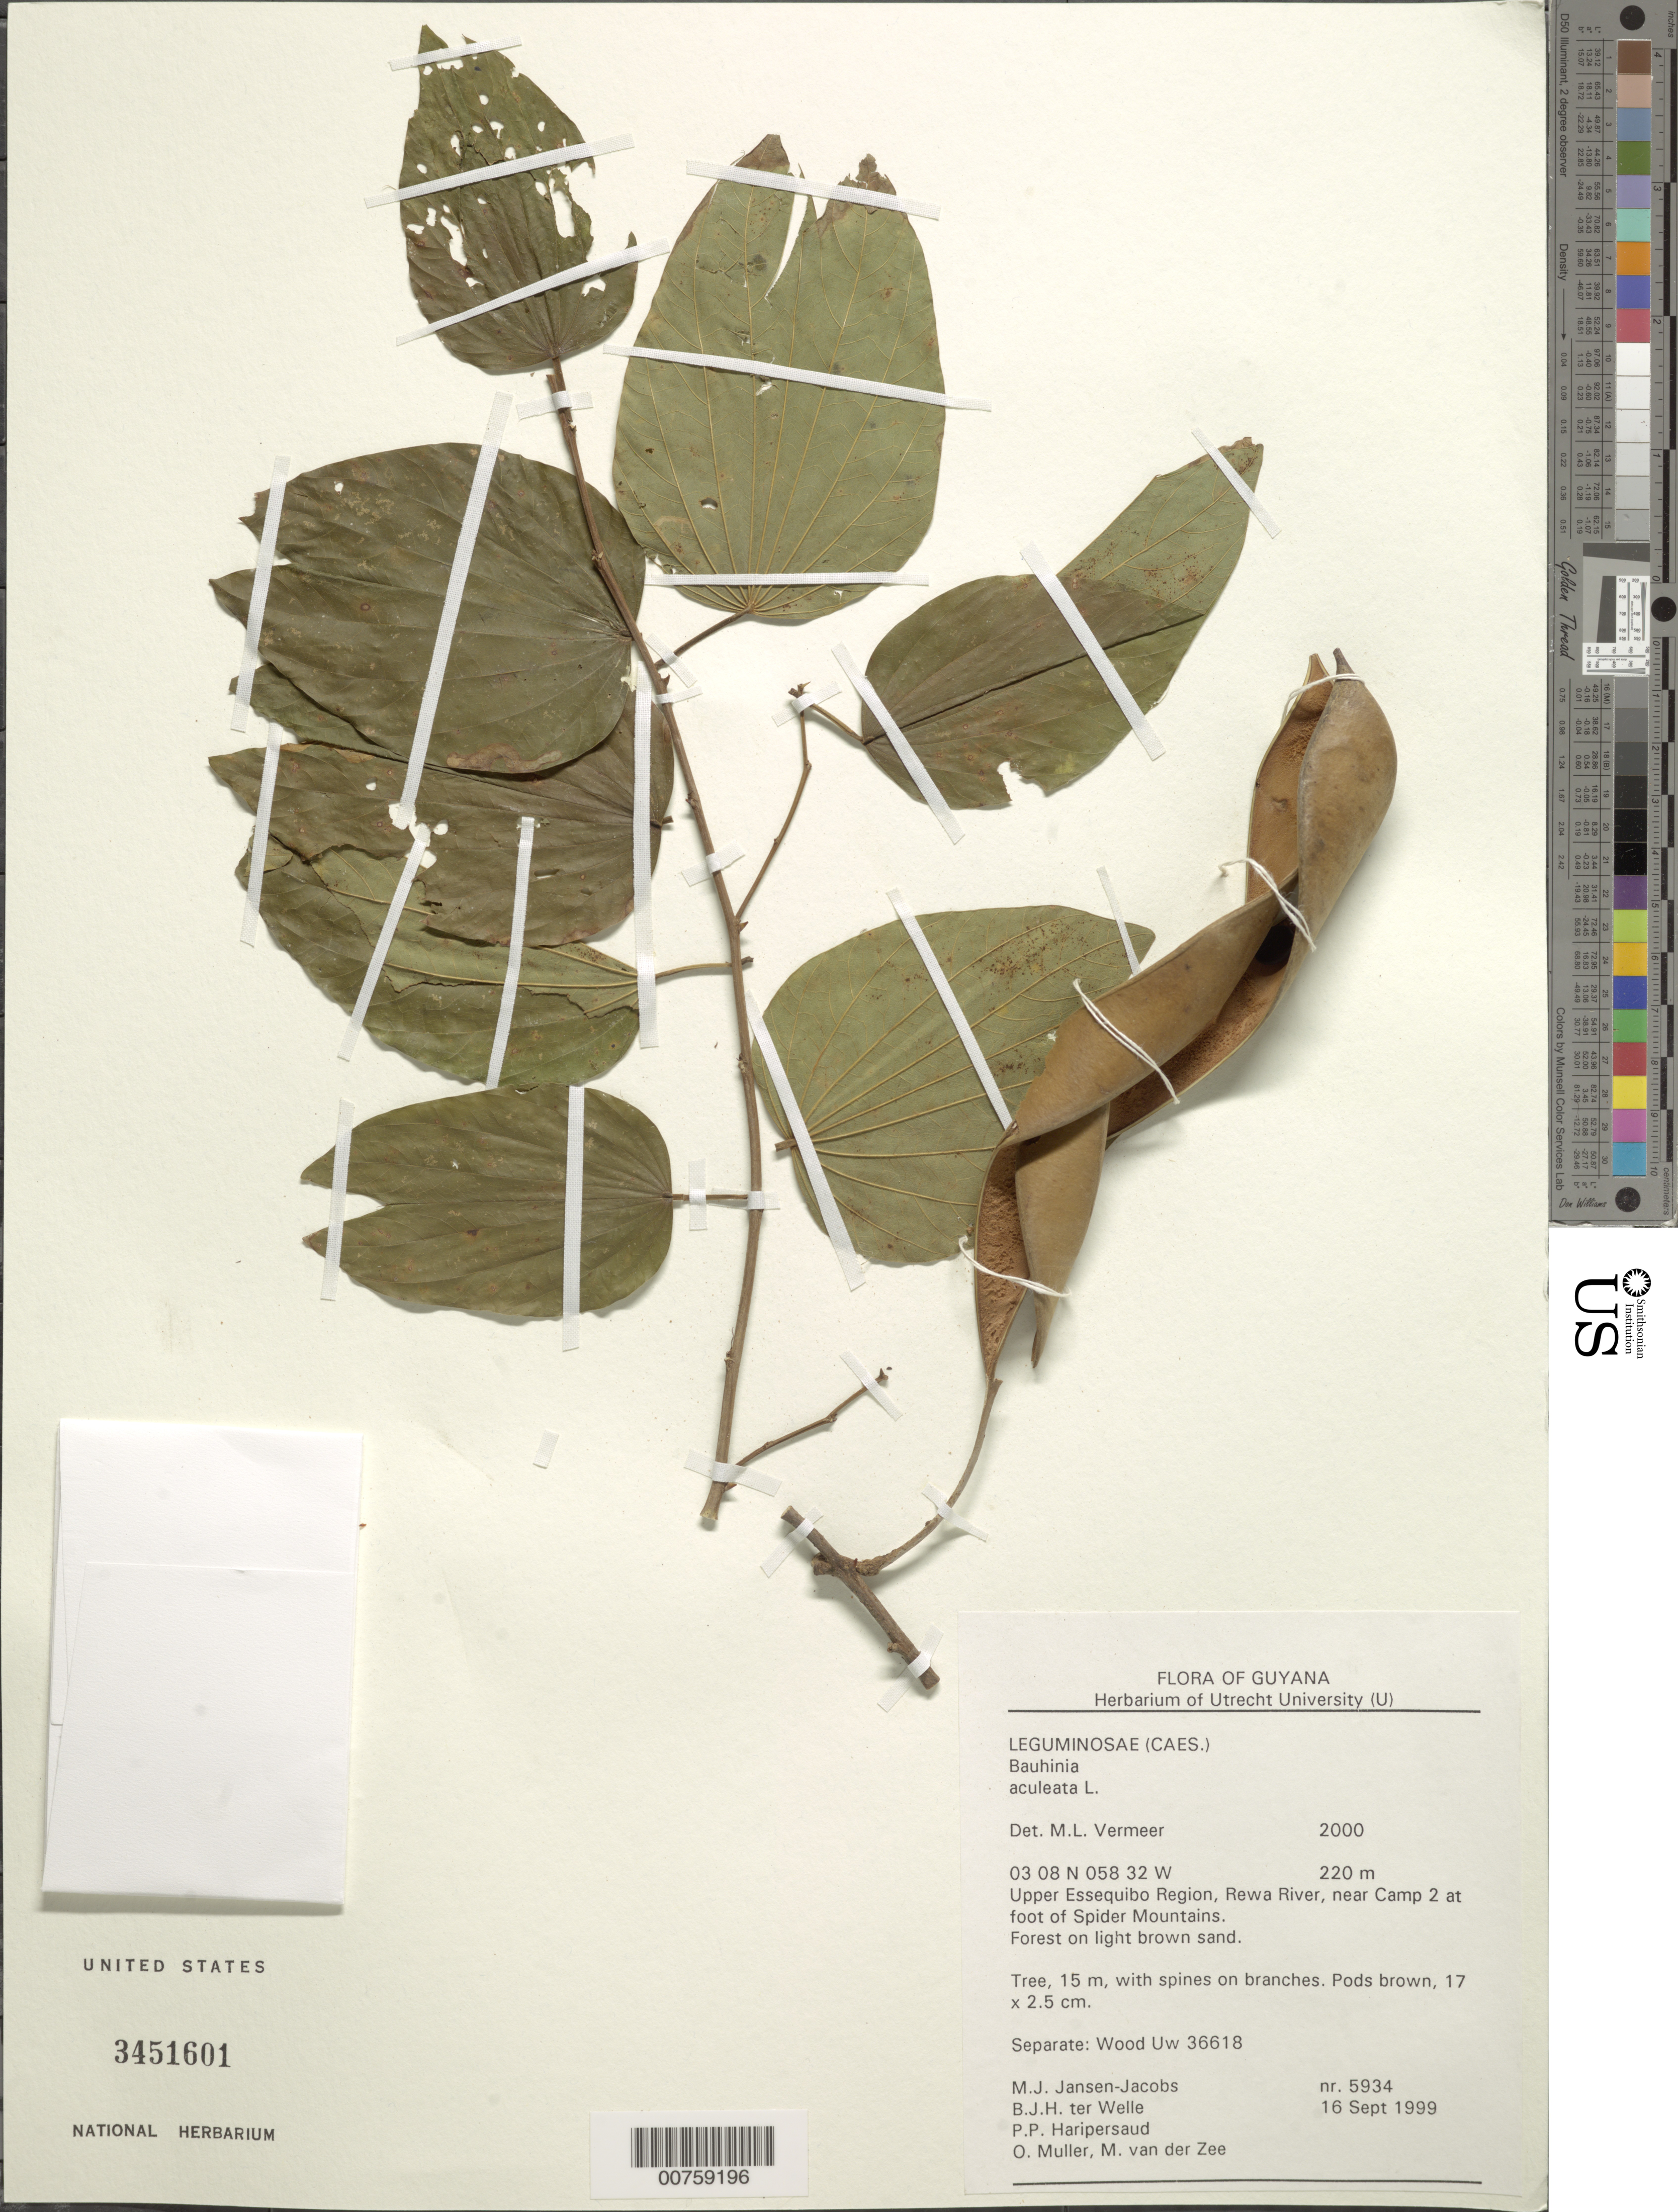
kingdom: Plantae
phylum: Tracheophyta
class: Magnoliopsida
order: Fabales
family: Fabaceae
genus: Bauhinia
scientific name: Bauhinia aculeata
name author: L.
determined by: Vermeer, M. L.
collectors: M. J. Jansen-Jacobs, B. Welle, P. Haripersaud, O. Muller & M. van der Zee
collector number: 5934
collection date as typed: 16-Sep-99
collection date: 1999-09-16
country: Guyana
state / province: U. Takutu-U. Essequibo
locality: Rewa River, at foot of Spider Mts., near camp 2, Upper Essequibo Region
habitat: Forest on light brown sand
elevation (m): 220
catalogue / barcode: US 3451601